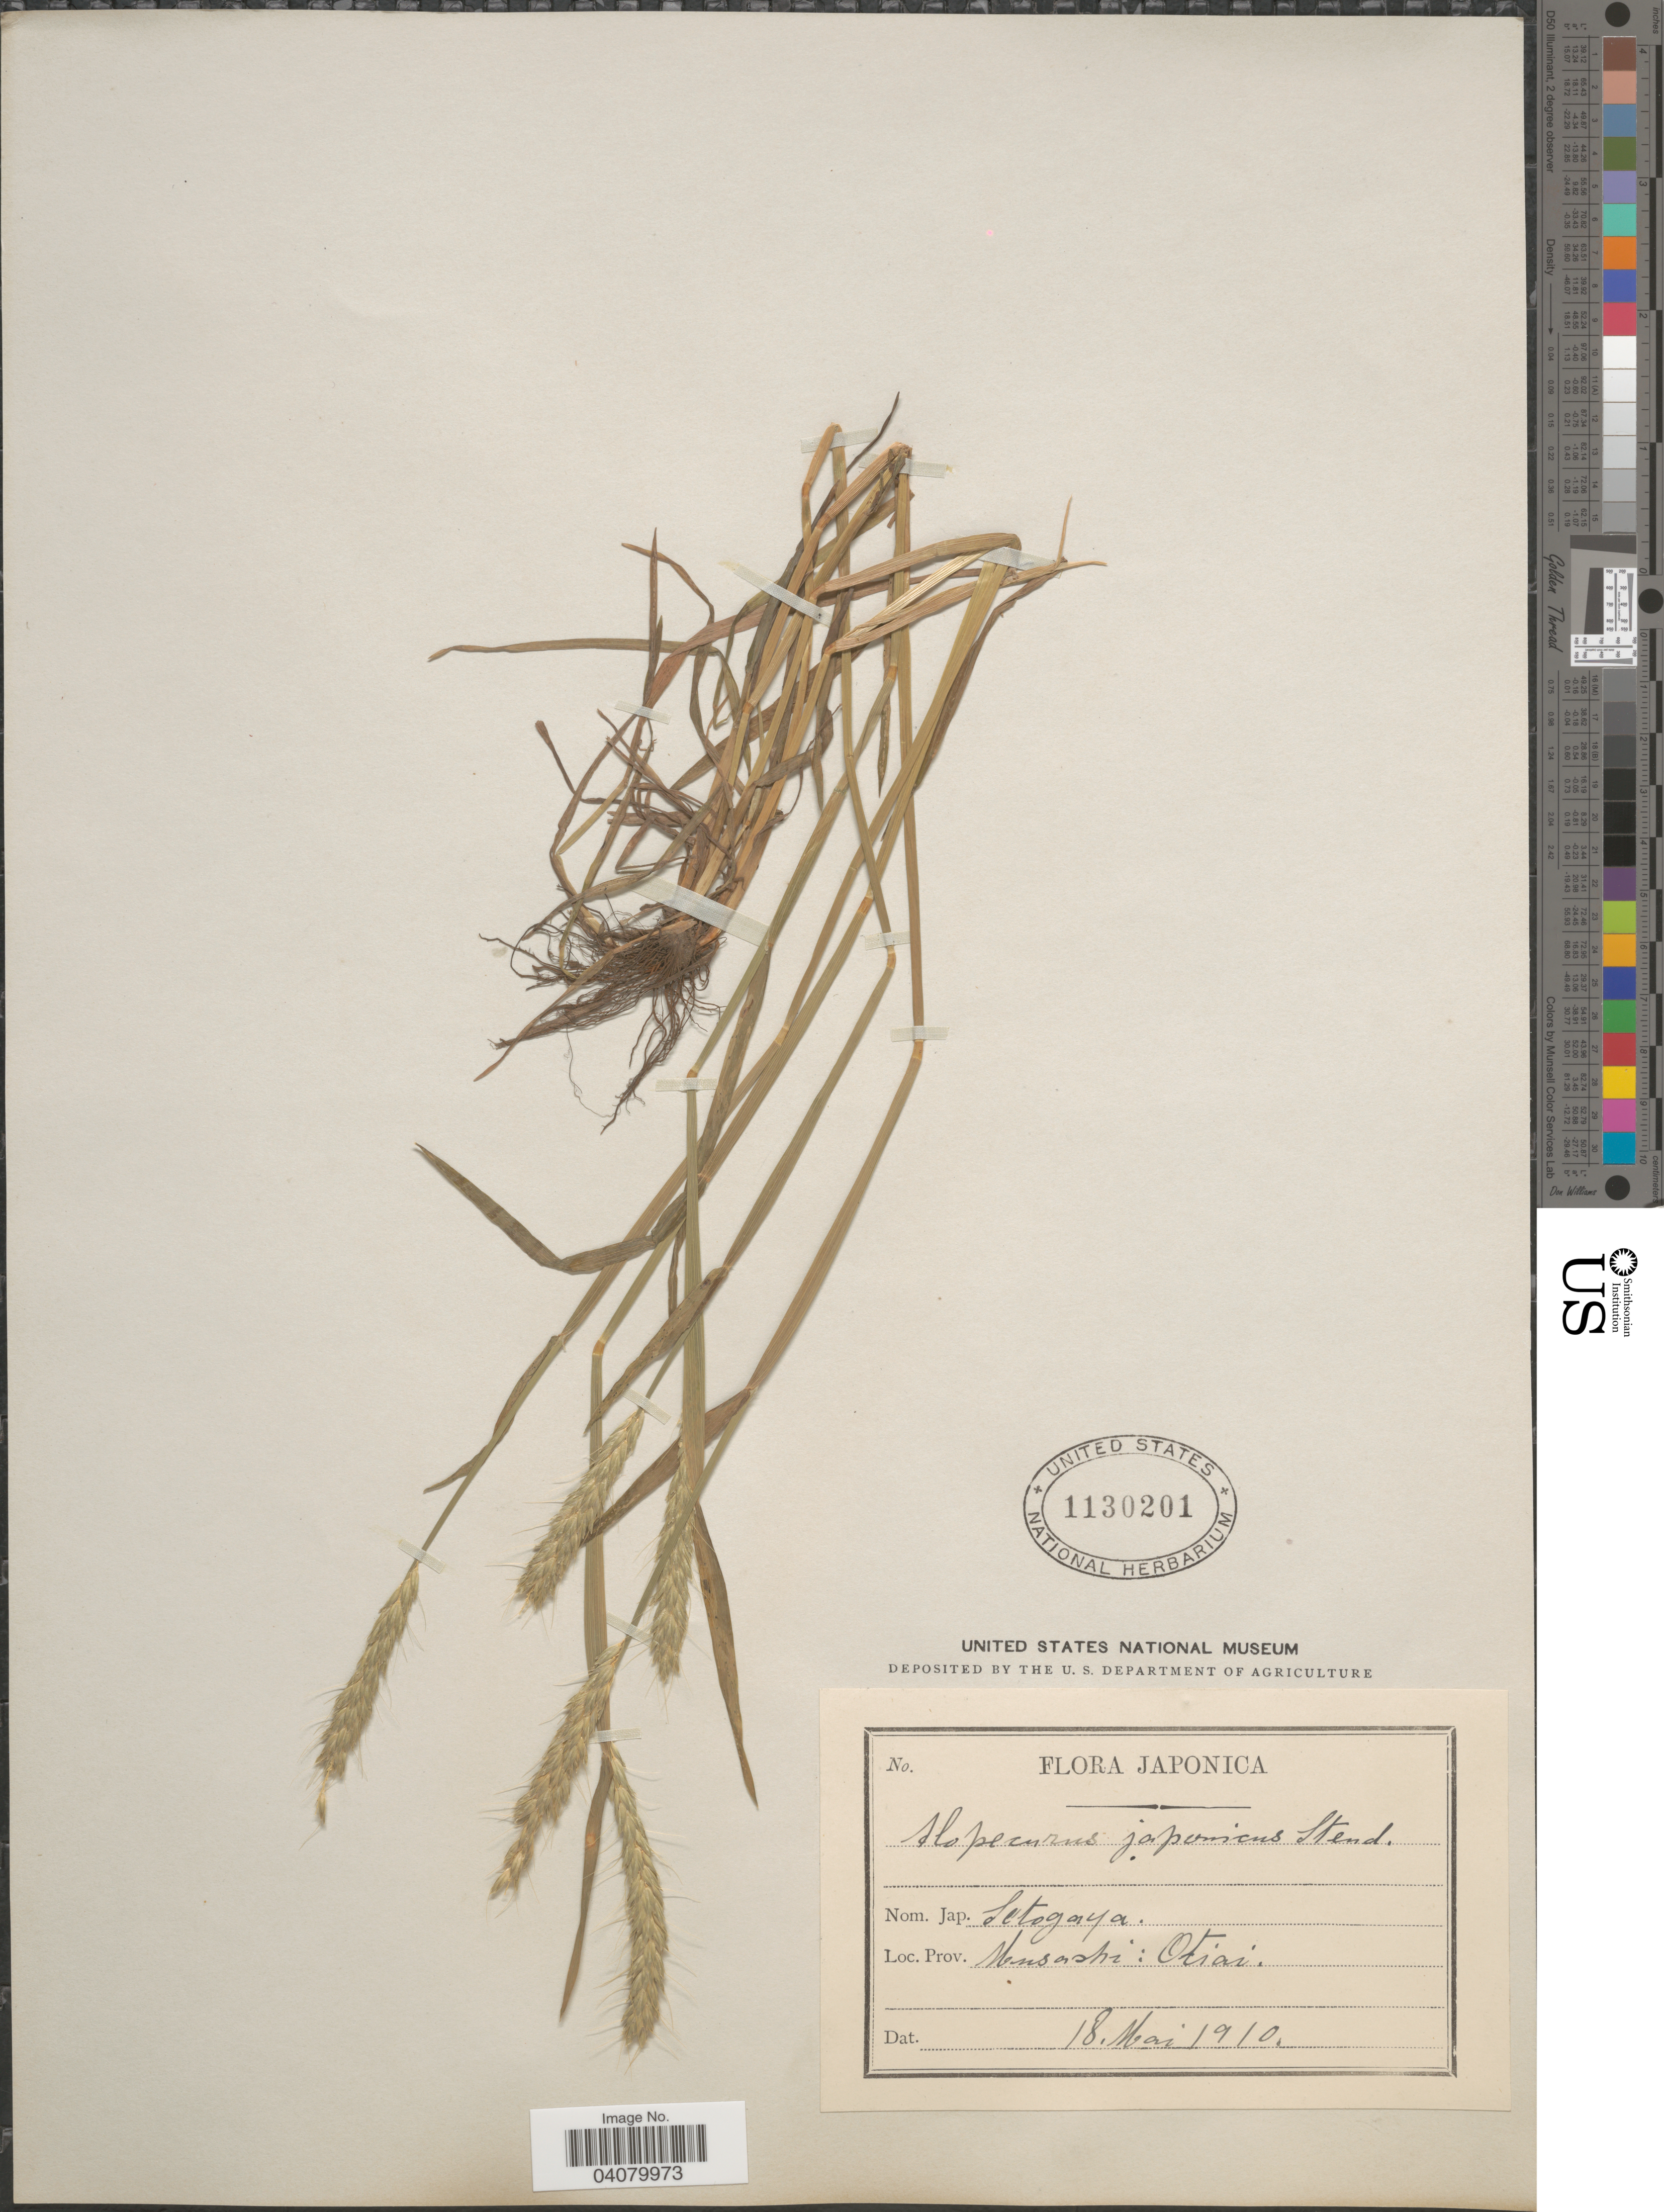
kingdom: Plantae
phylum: Tracheophyta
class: Liliopsida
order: Poales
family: Poaceae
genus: Alopecurus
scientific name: Alopecurus japonicus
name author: Steud.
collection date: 1910-05-18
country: Japan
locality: Musashi: Otiai.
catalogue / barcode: US 1130201